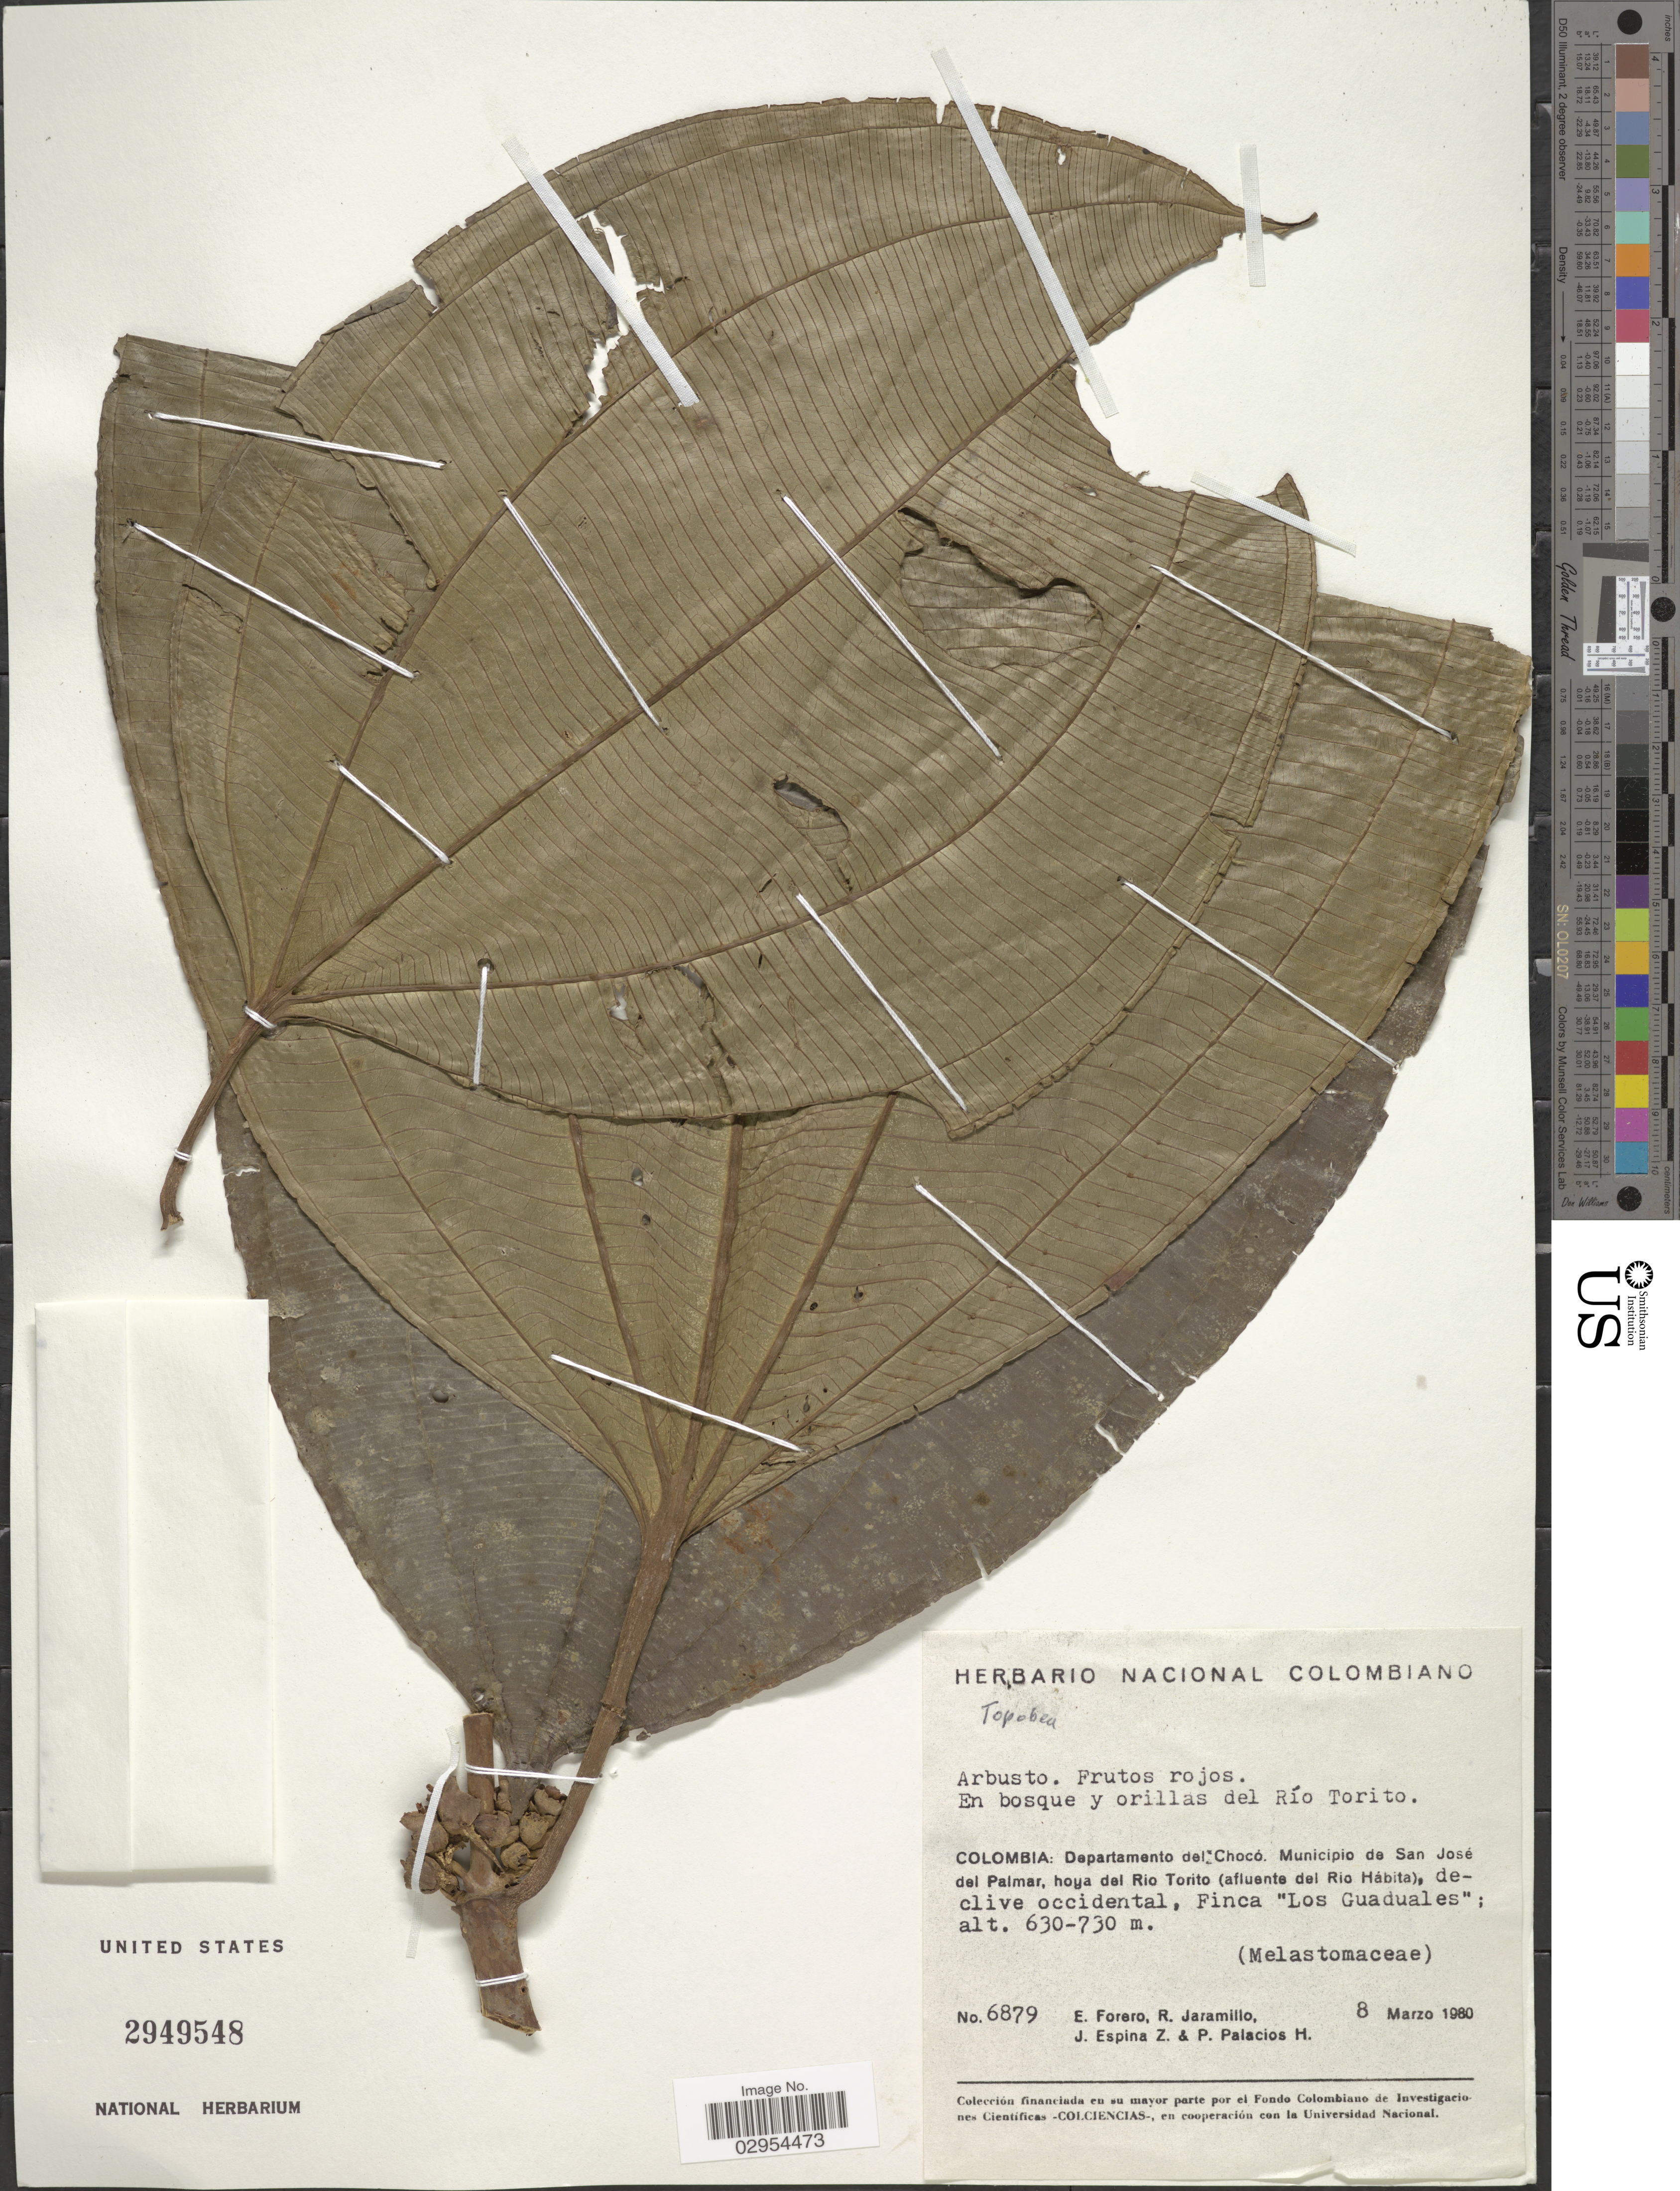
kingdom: Plantae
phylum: Tracheophyta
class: Magnoliopsida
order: Myrtales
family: Melastomataceae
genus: Topobea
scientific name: Topobea sp.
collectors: E. Forero, R. Jaramillo, J. Espina Z. & P. Palacios H.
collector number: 6879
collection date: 1980-03-08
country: Colombia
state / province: Chocó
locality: Departamento del Chocó. Municipio de San José del Palmar, hoya del Rio Torito (afluente del Rio Hábita), declive occidental, Finca "Los Guaduales".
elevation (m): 630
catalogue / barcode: US 2949548